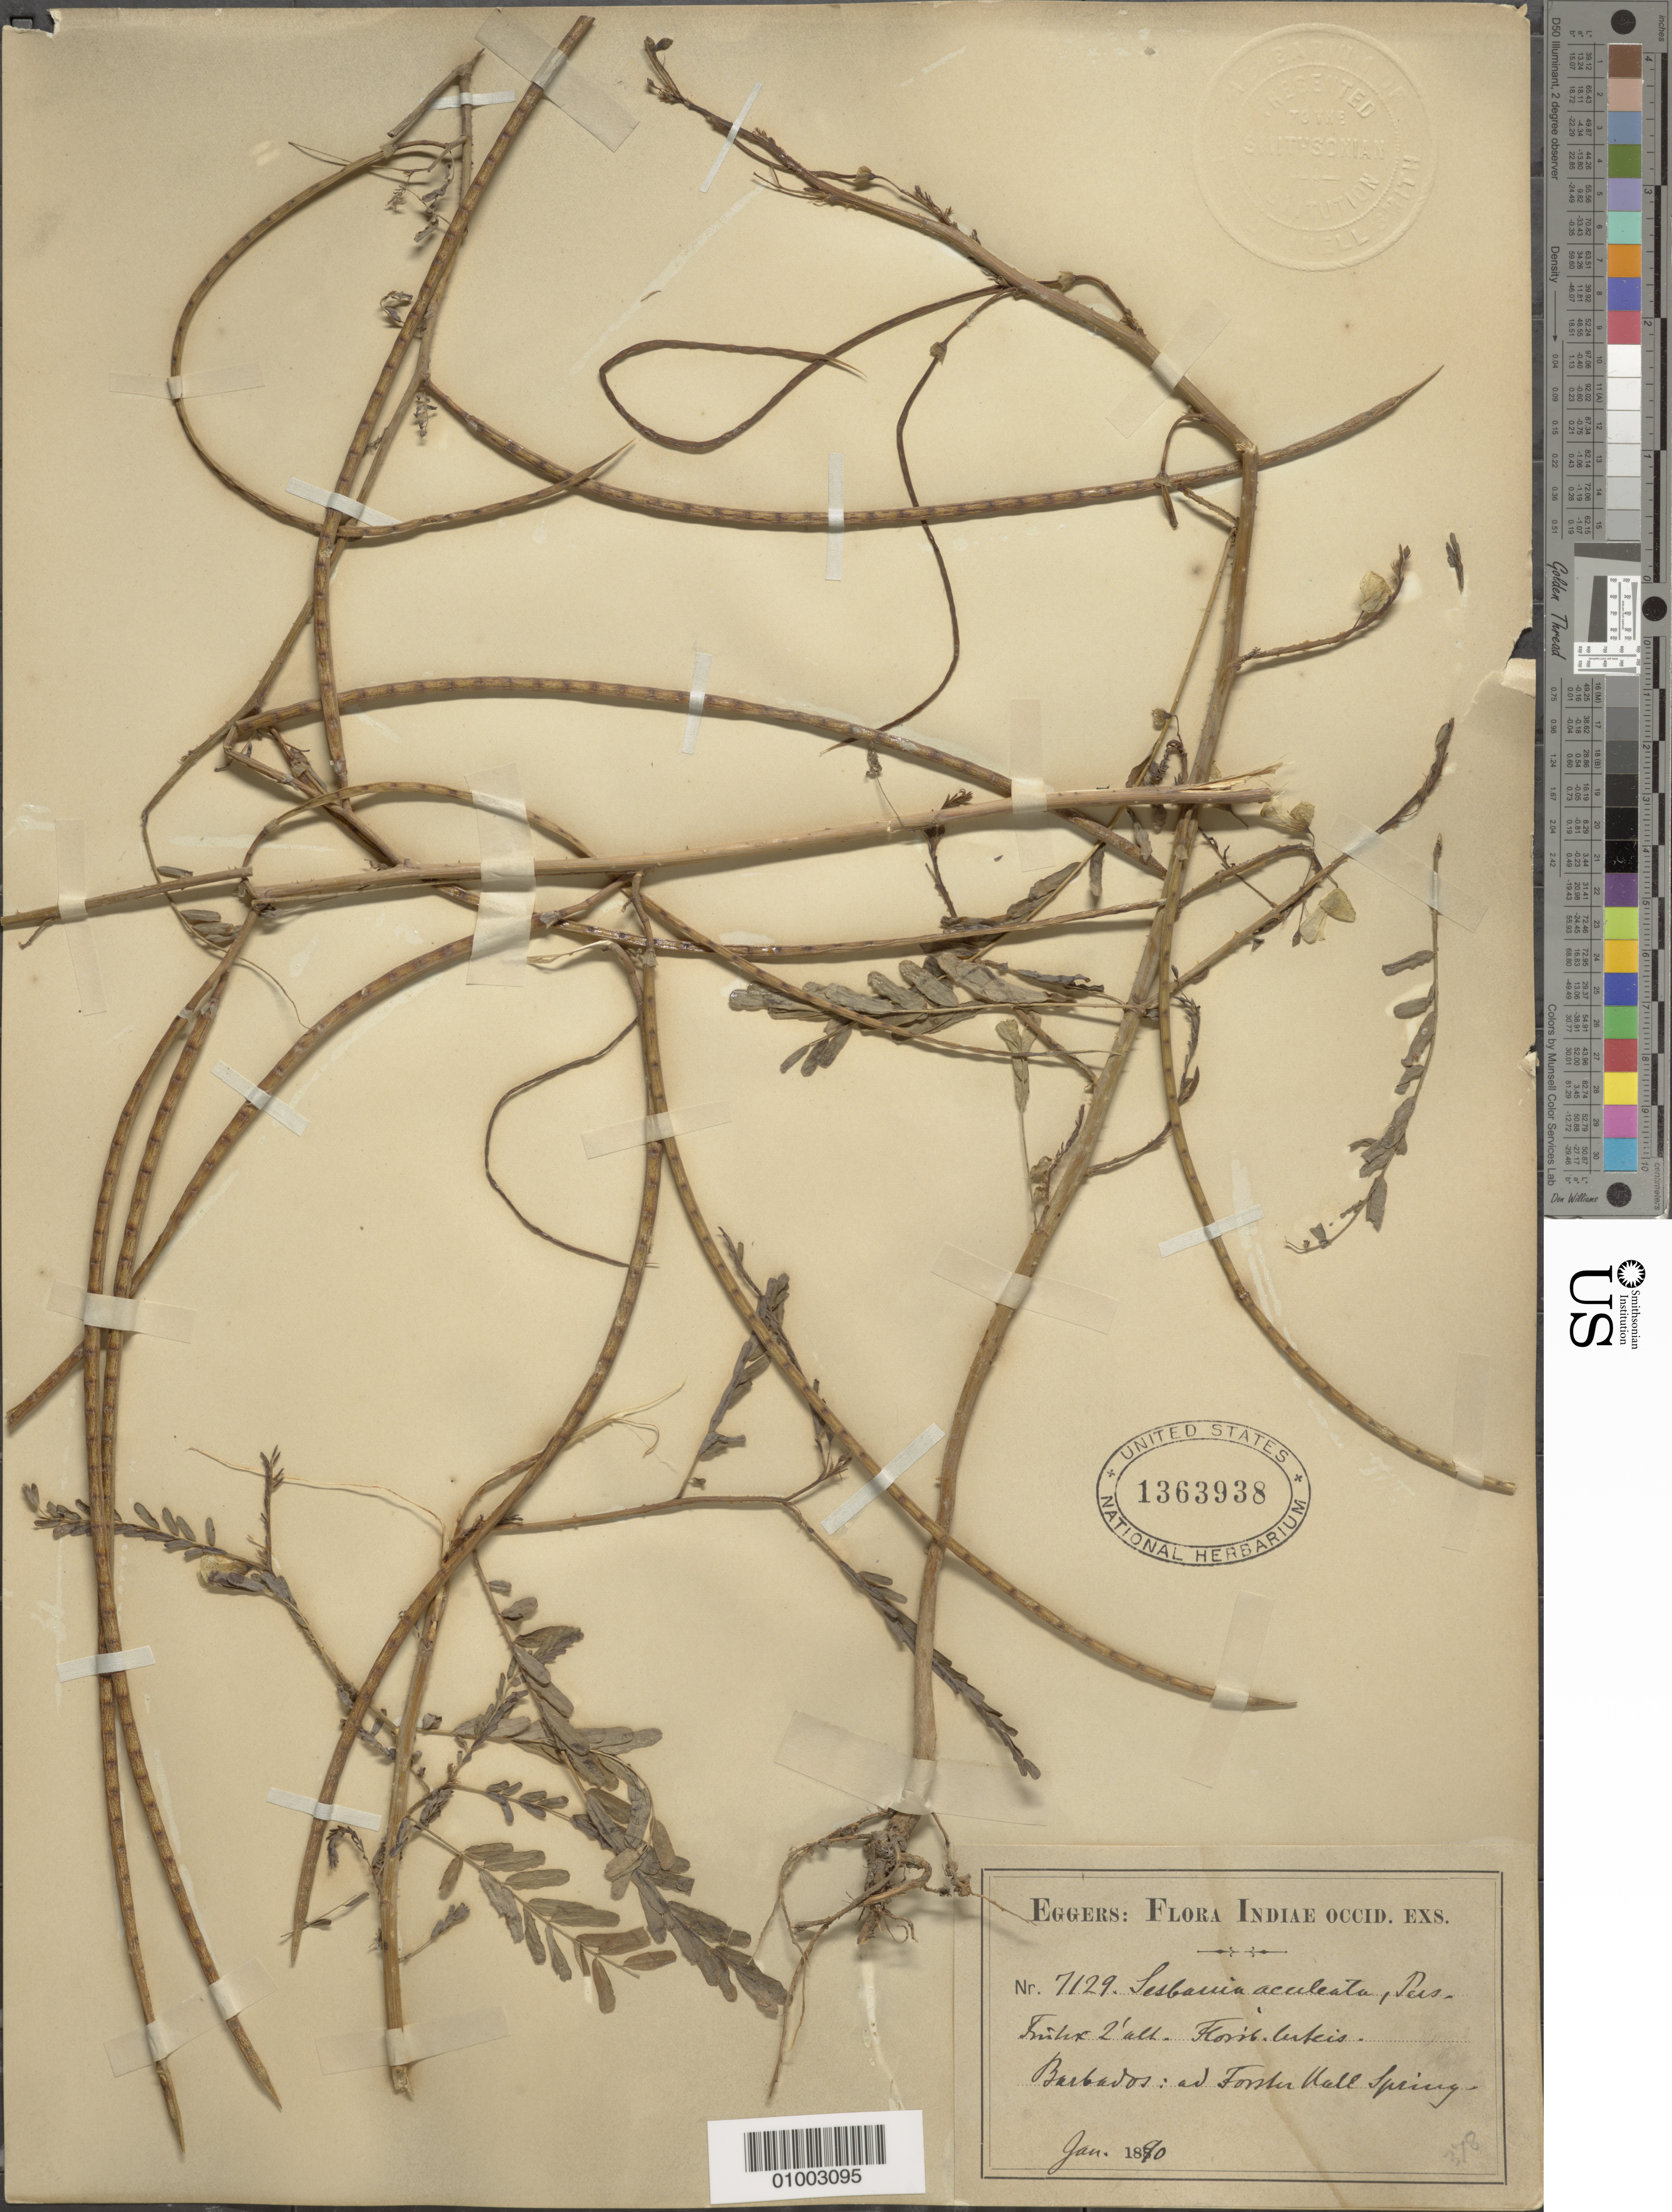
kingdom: Plantae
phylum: Tracheophyta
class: Magnoliopsida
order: Fabales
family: Fabaceae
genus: Sesbania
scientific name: Sesbania bispinosa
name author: (Jacq.) Steud.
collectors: H. F. A. von Eggers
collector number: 7129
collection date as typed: Jan 1890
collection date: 1890-01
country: Barbados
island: Barbados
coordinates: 0 N, 0 E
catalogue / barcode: US 1363938